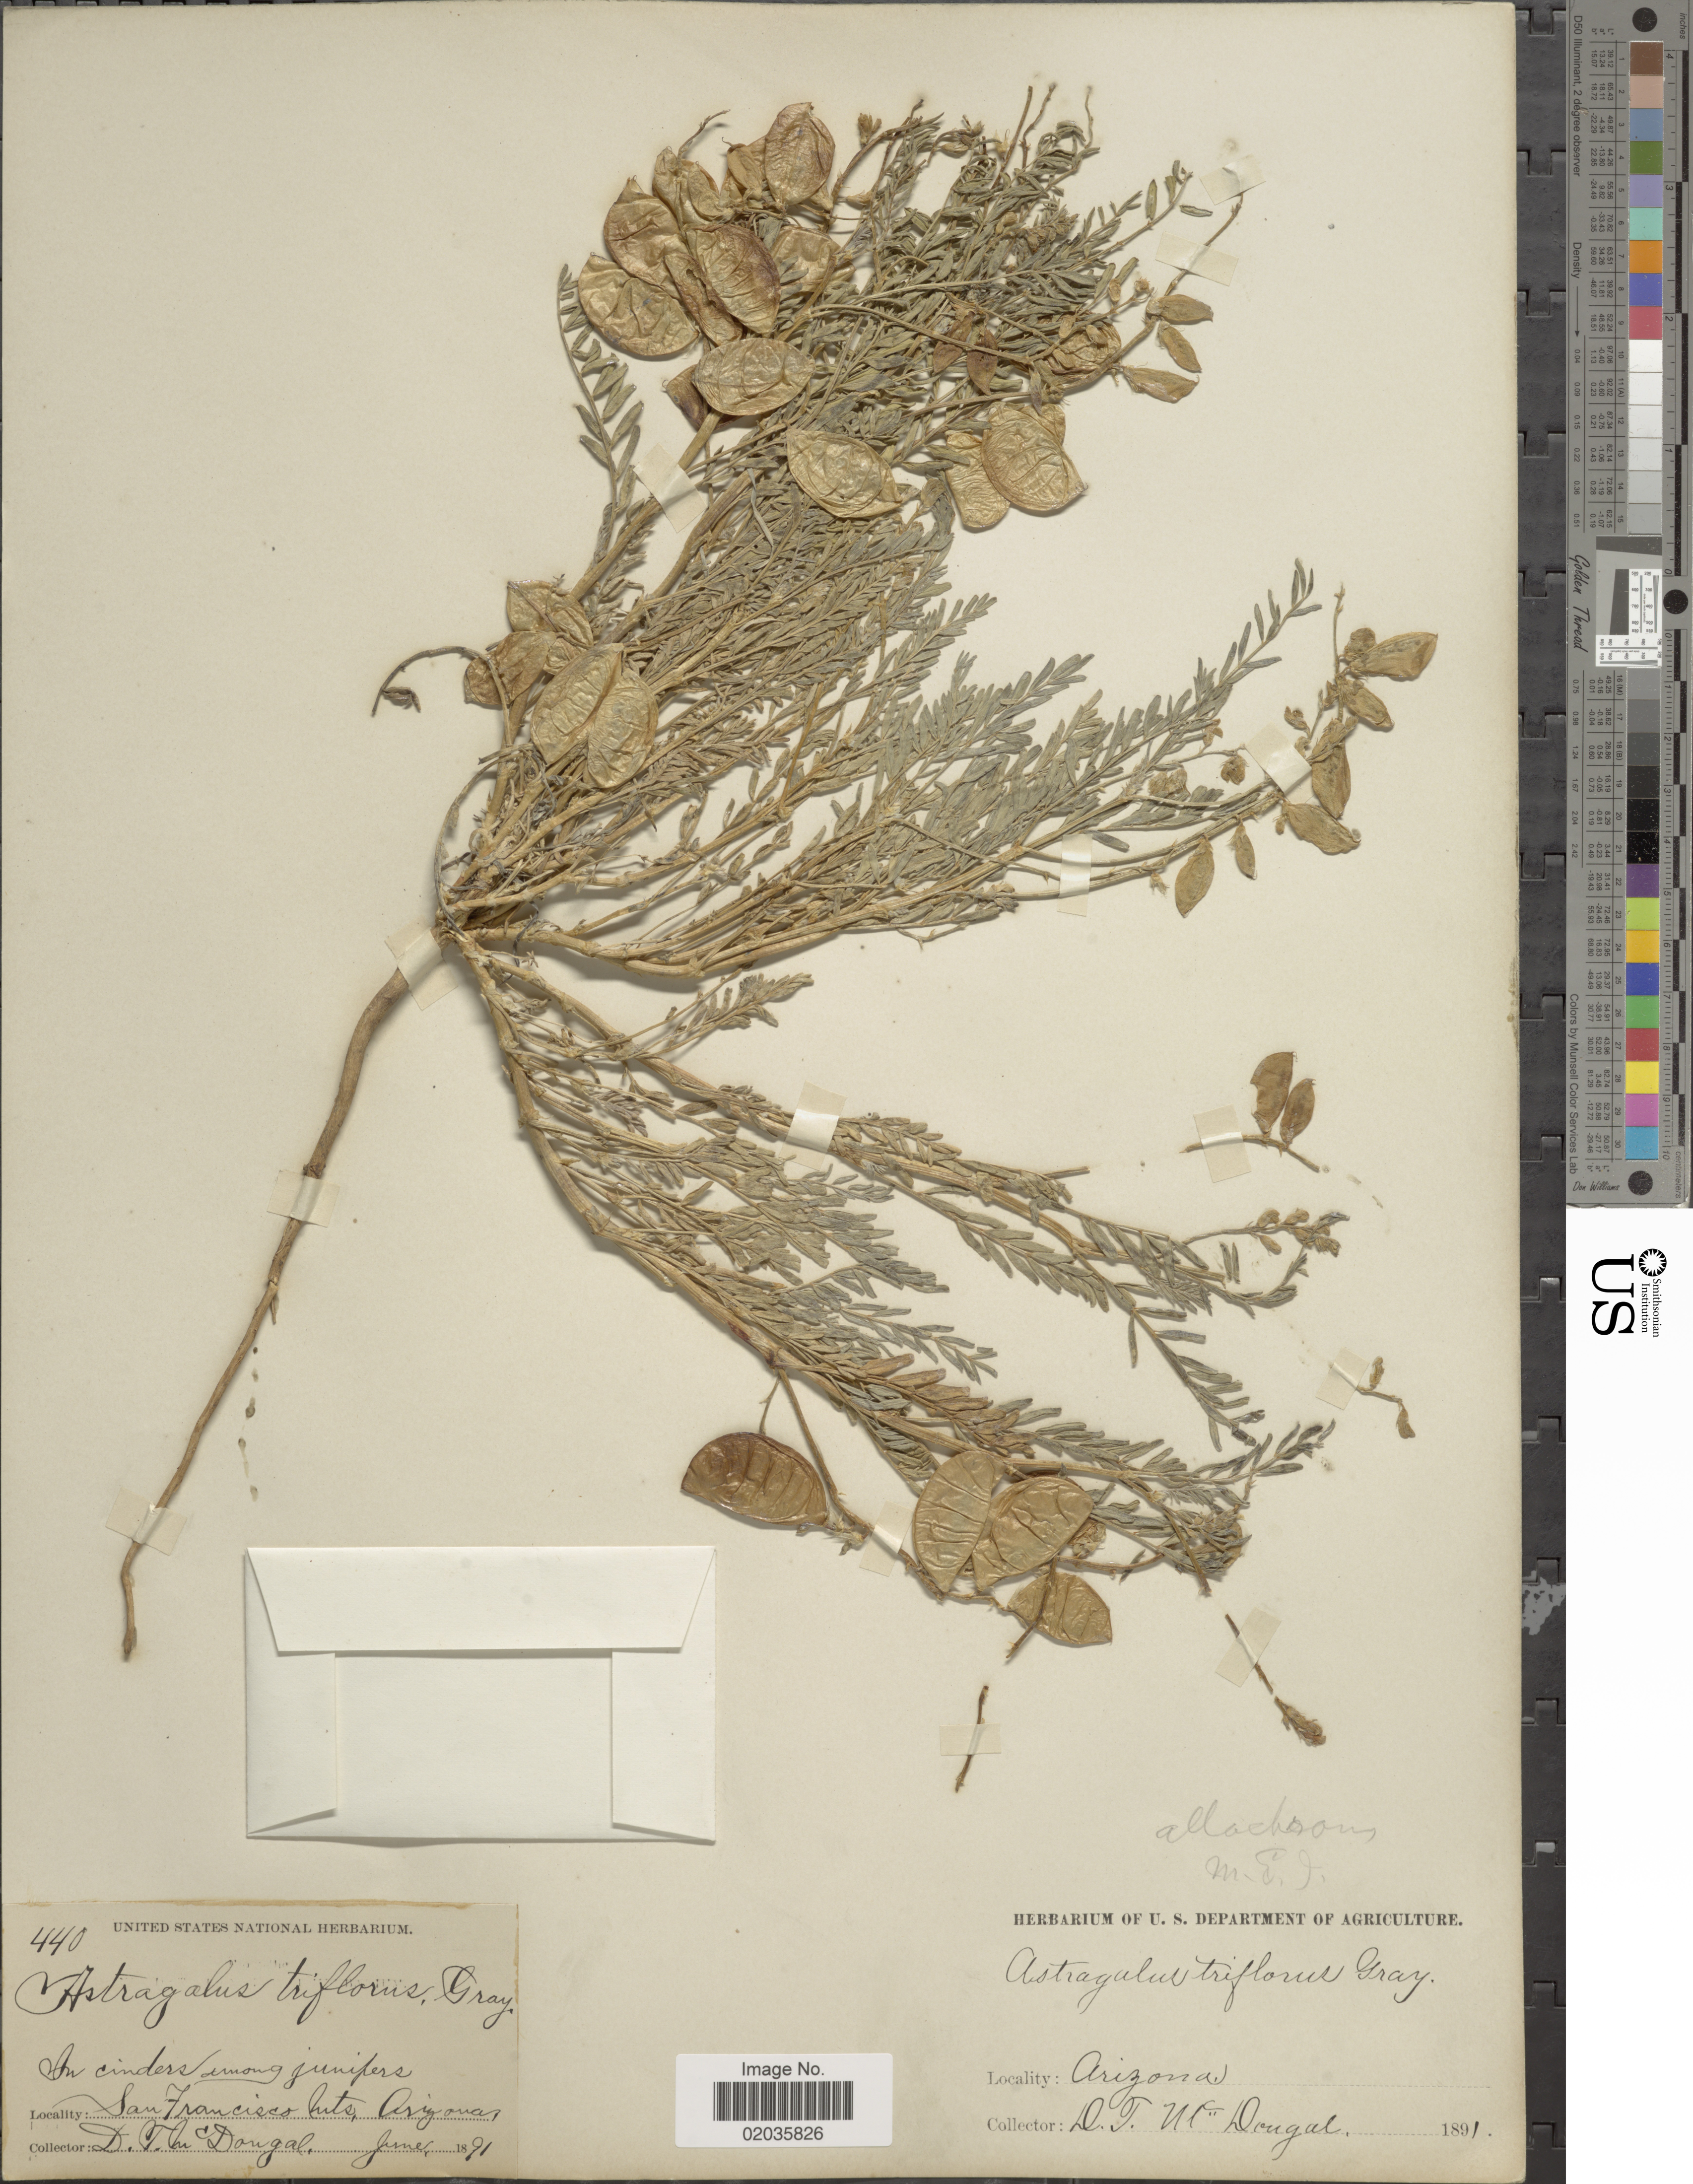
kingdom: Plantae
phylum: Tracheophyta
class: Magnoliopsida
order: Fabales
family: Fabaceae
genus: Astragalus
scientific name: Astragalus wootonii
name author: E. Sheld.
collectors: D. McDougal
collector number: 440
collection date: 1891-06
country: United States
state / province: Arizona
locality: San Francisco Mts.